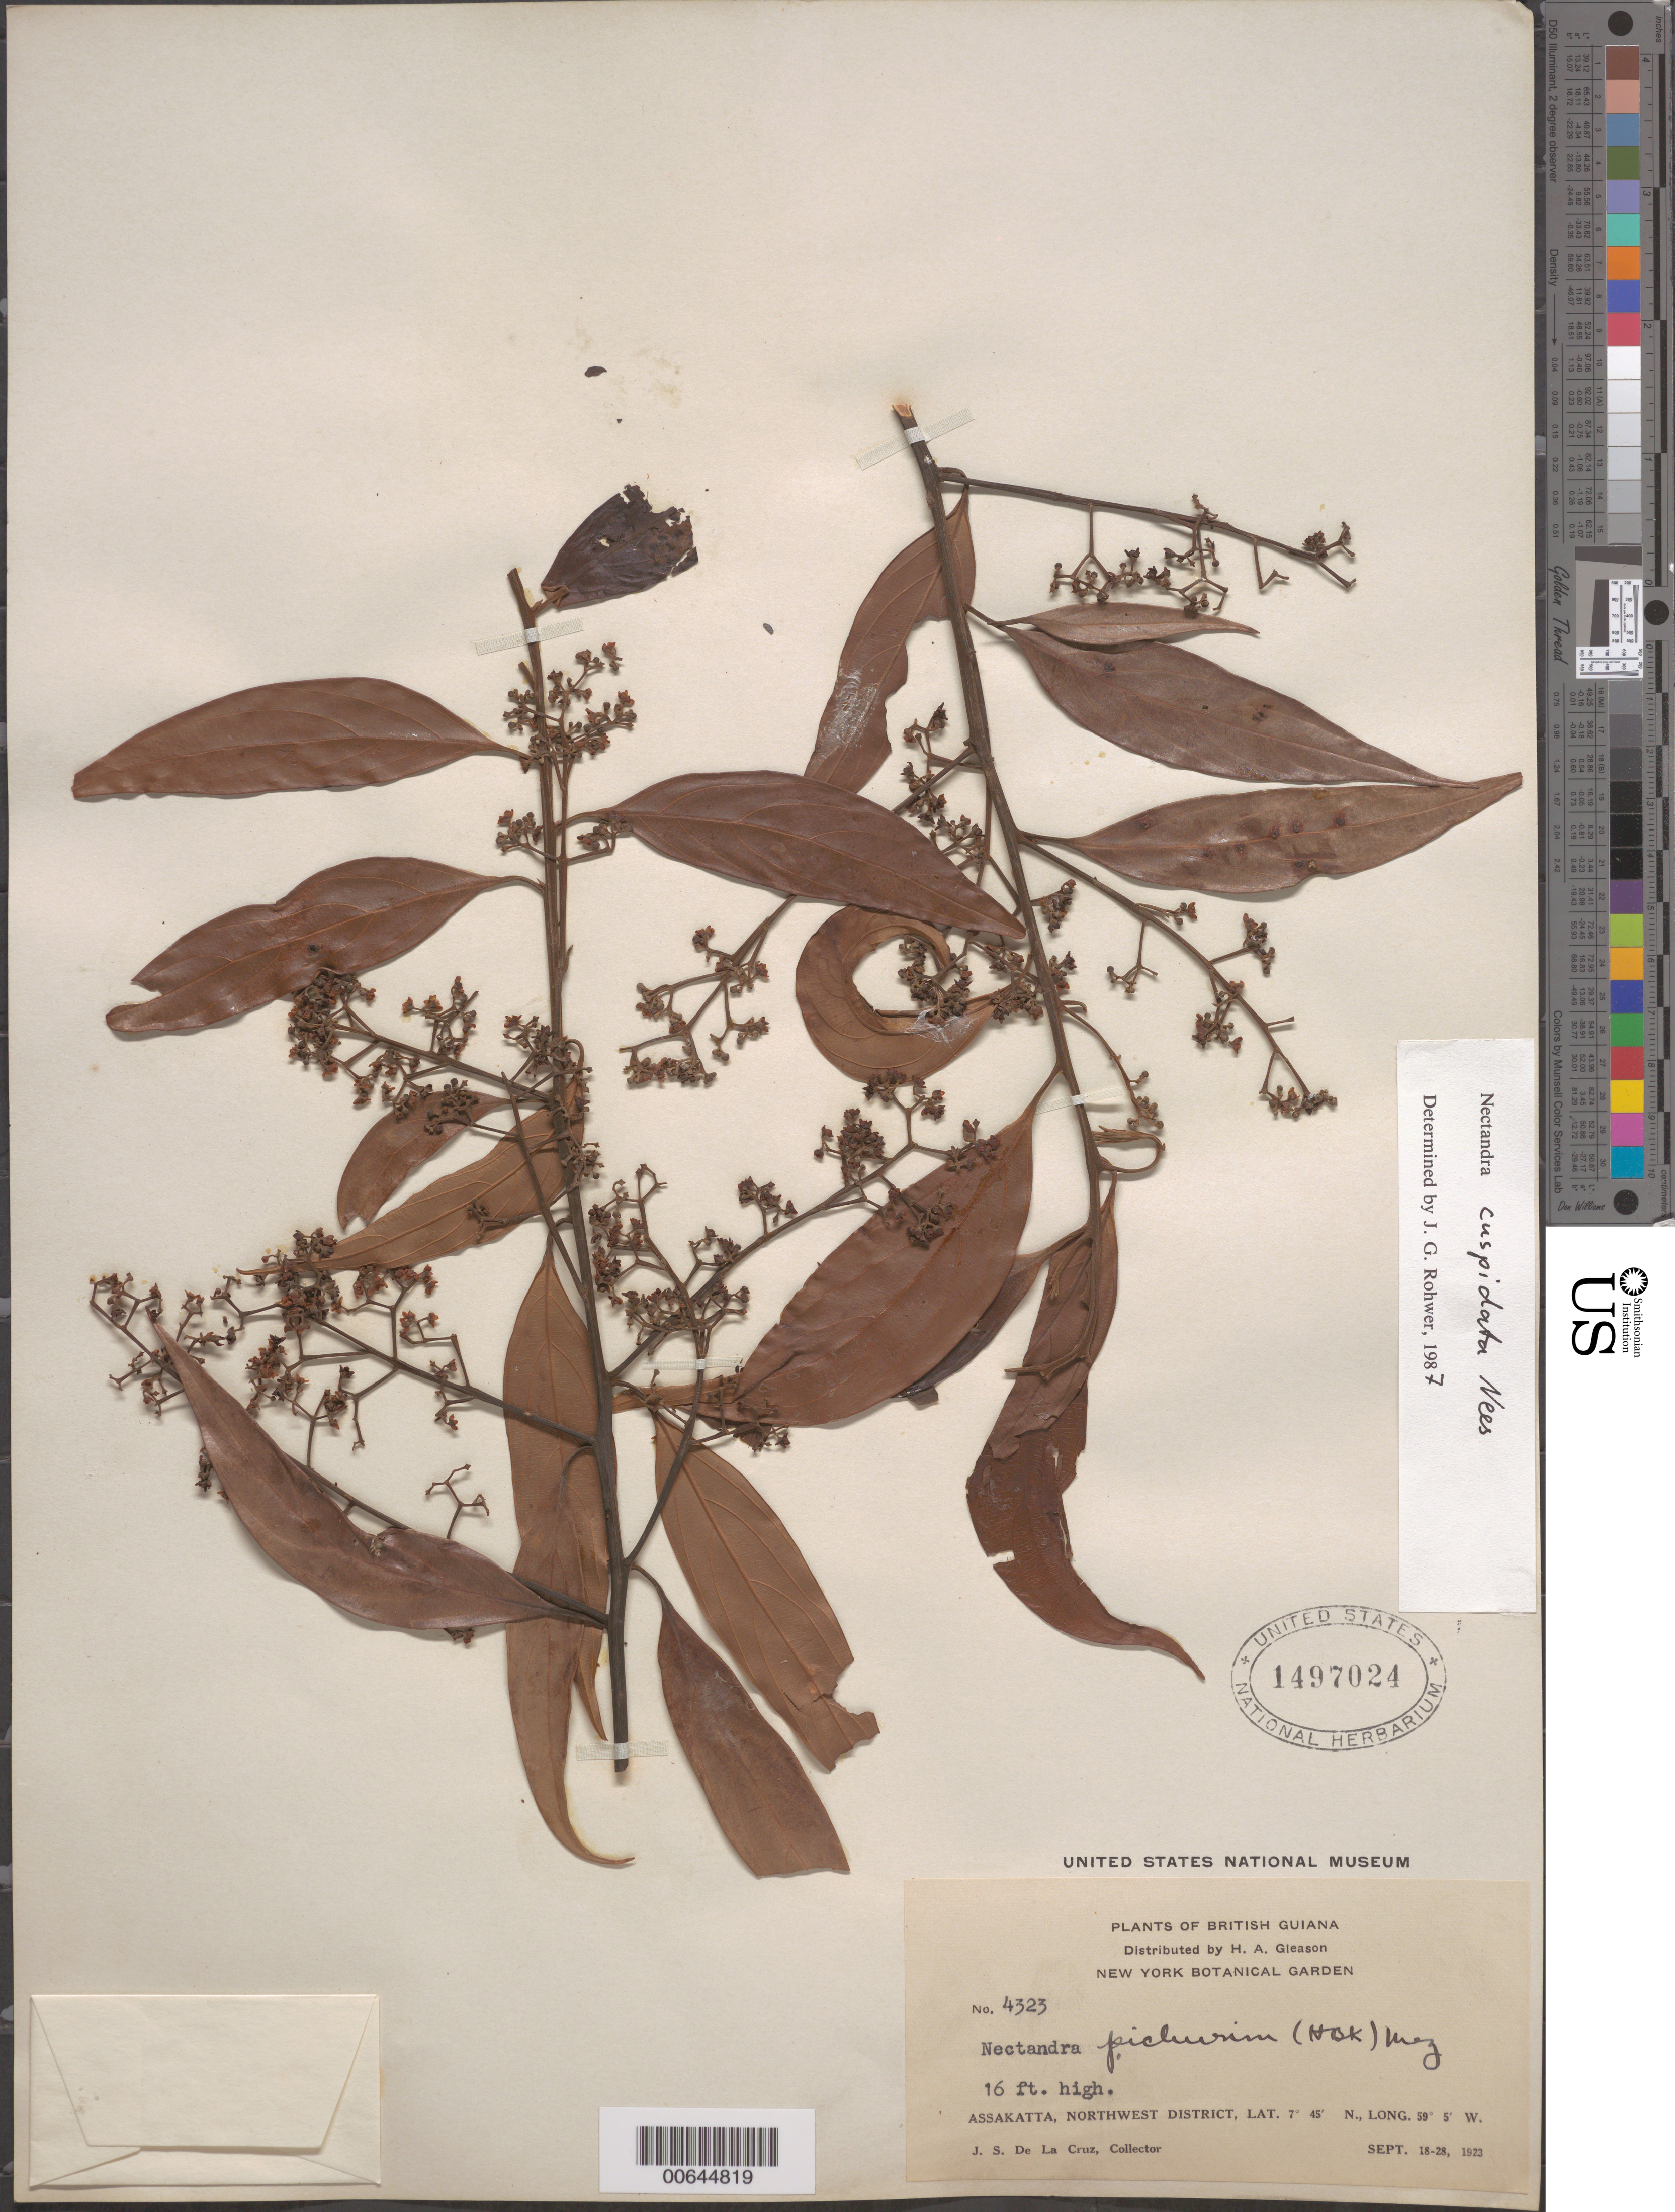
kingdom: Plantae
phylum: Tracheophyta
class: Magnoliopsida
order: Laurales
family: Lauraceae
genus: Nectandra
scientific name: Nectandra cuspidata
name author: Nees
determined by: Rohwer, J. G.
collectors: J. S. de la Cruz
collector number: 4323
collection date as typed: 18-Sep-23 to 28-Sep-23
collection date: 1923-09-18/1923-09-28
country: Guyana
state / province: Barima-Waini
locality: Assakatta, NW District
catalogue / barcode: US 1497024